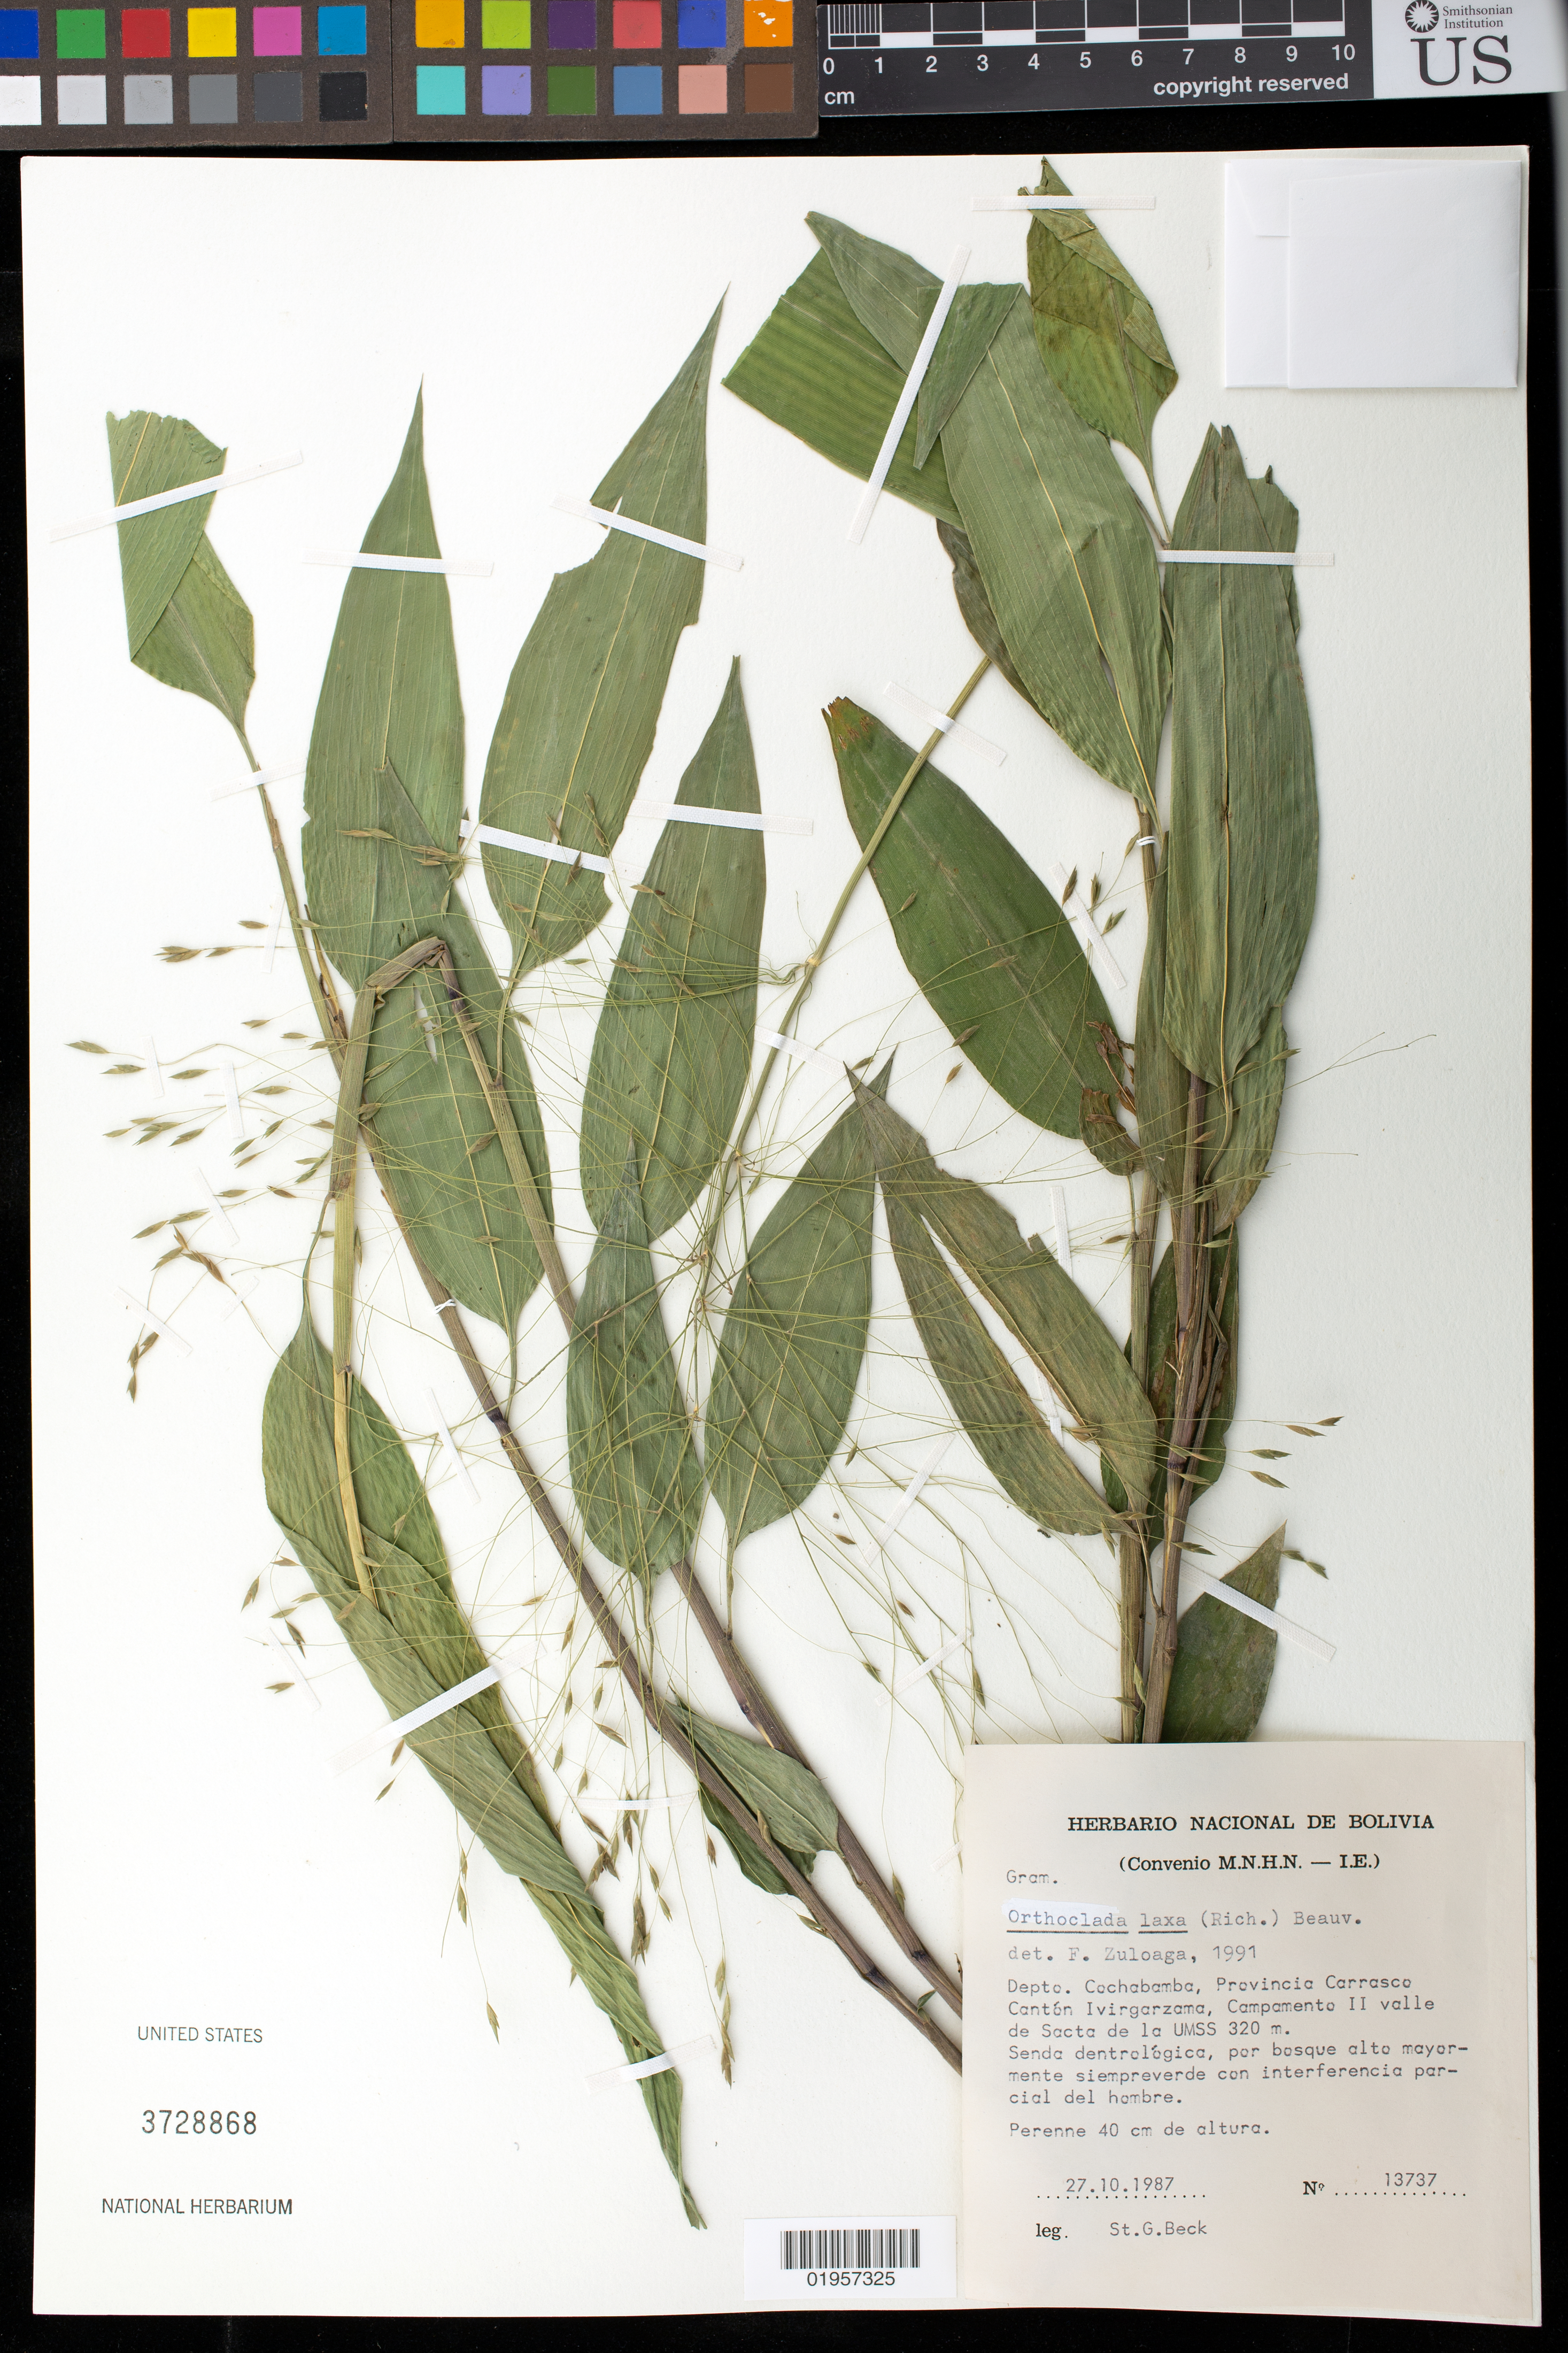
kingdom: Plantae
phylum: Tracheophyta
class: Liliopsida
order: Poales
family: Poaceae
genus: Orthoclada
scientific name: Orthoclada laxa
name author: P. Beauv.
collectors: S. G. Beck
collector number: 13737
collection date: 1987-10-27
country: Bolivia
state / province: Cochabamba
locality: Depto. Cochabamba, Provincia Carasco, Cantón Ivirgarzama, Campamento II, Valle de Sacta de la UMSS.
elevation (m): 320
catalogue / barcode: US 3728868